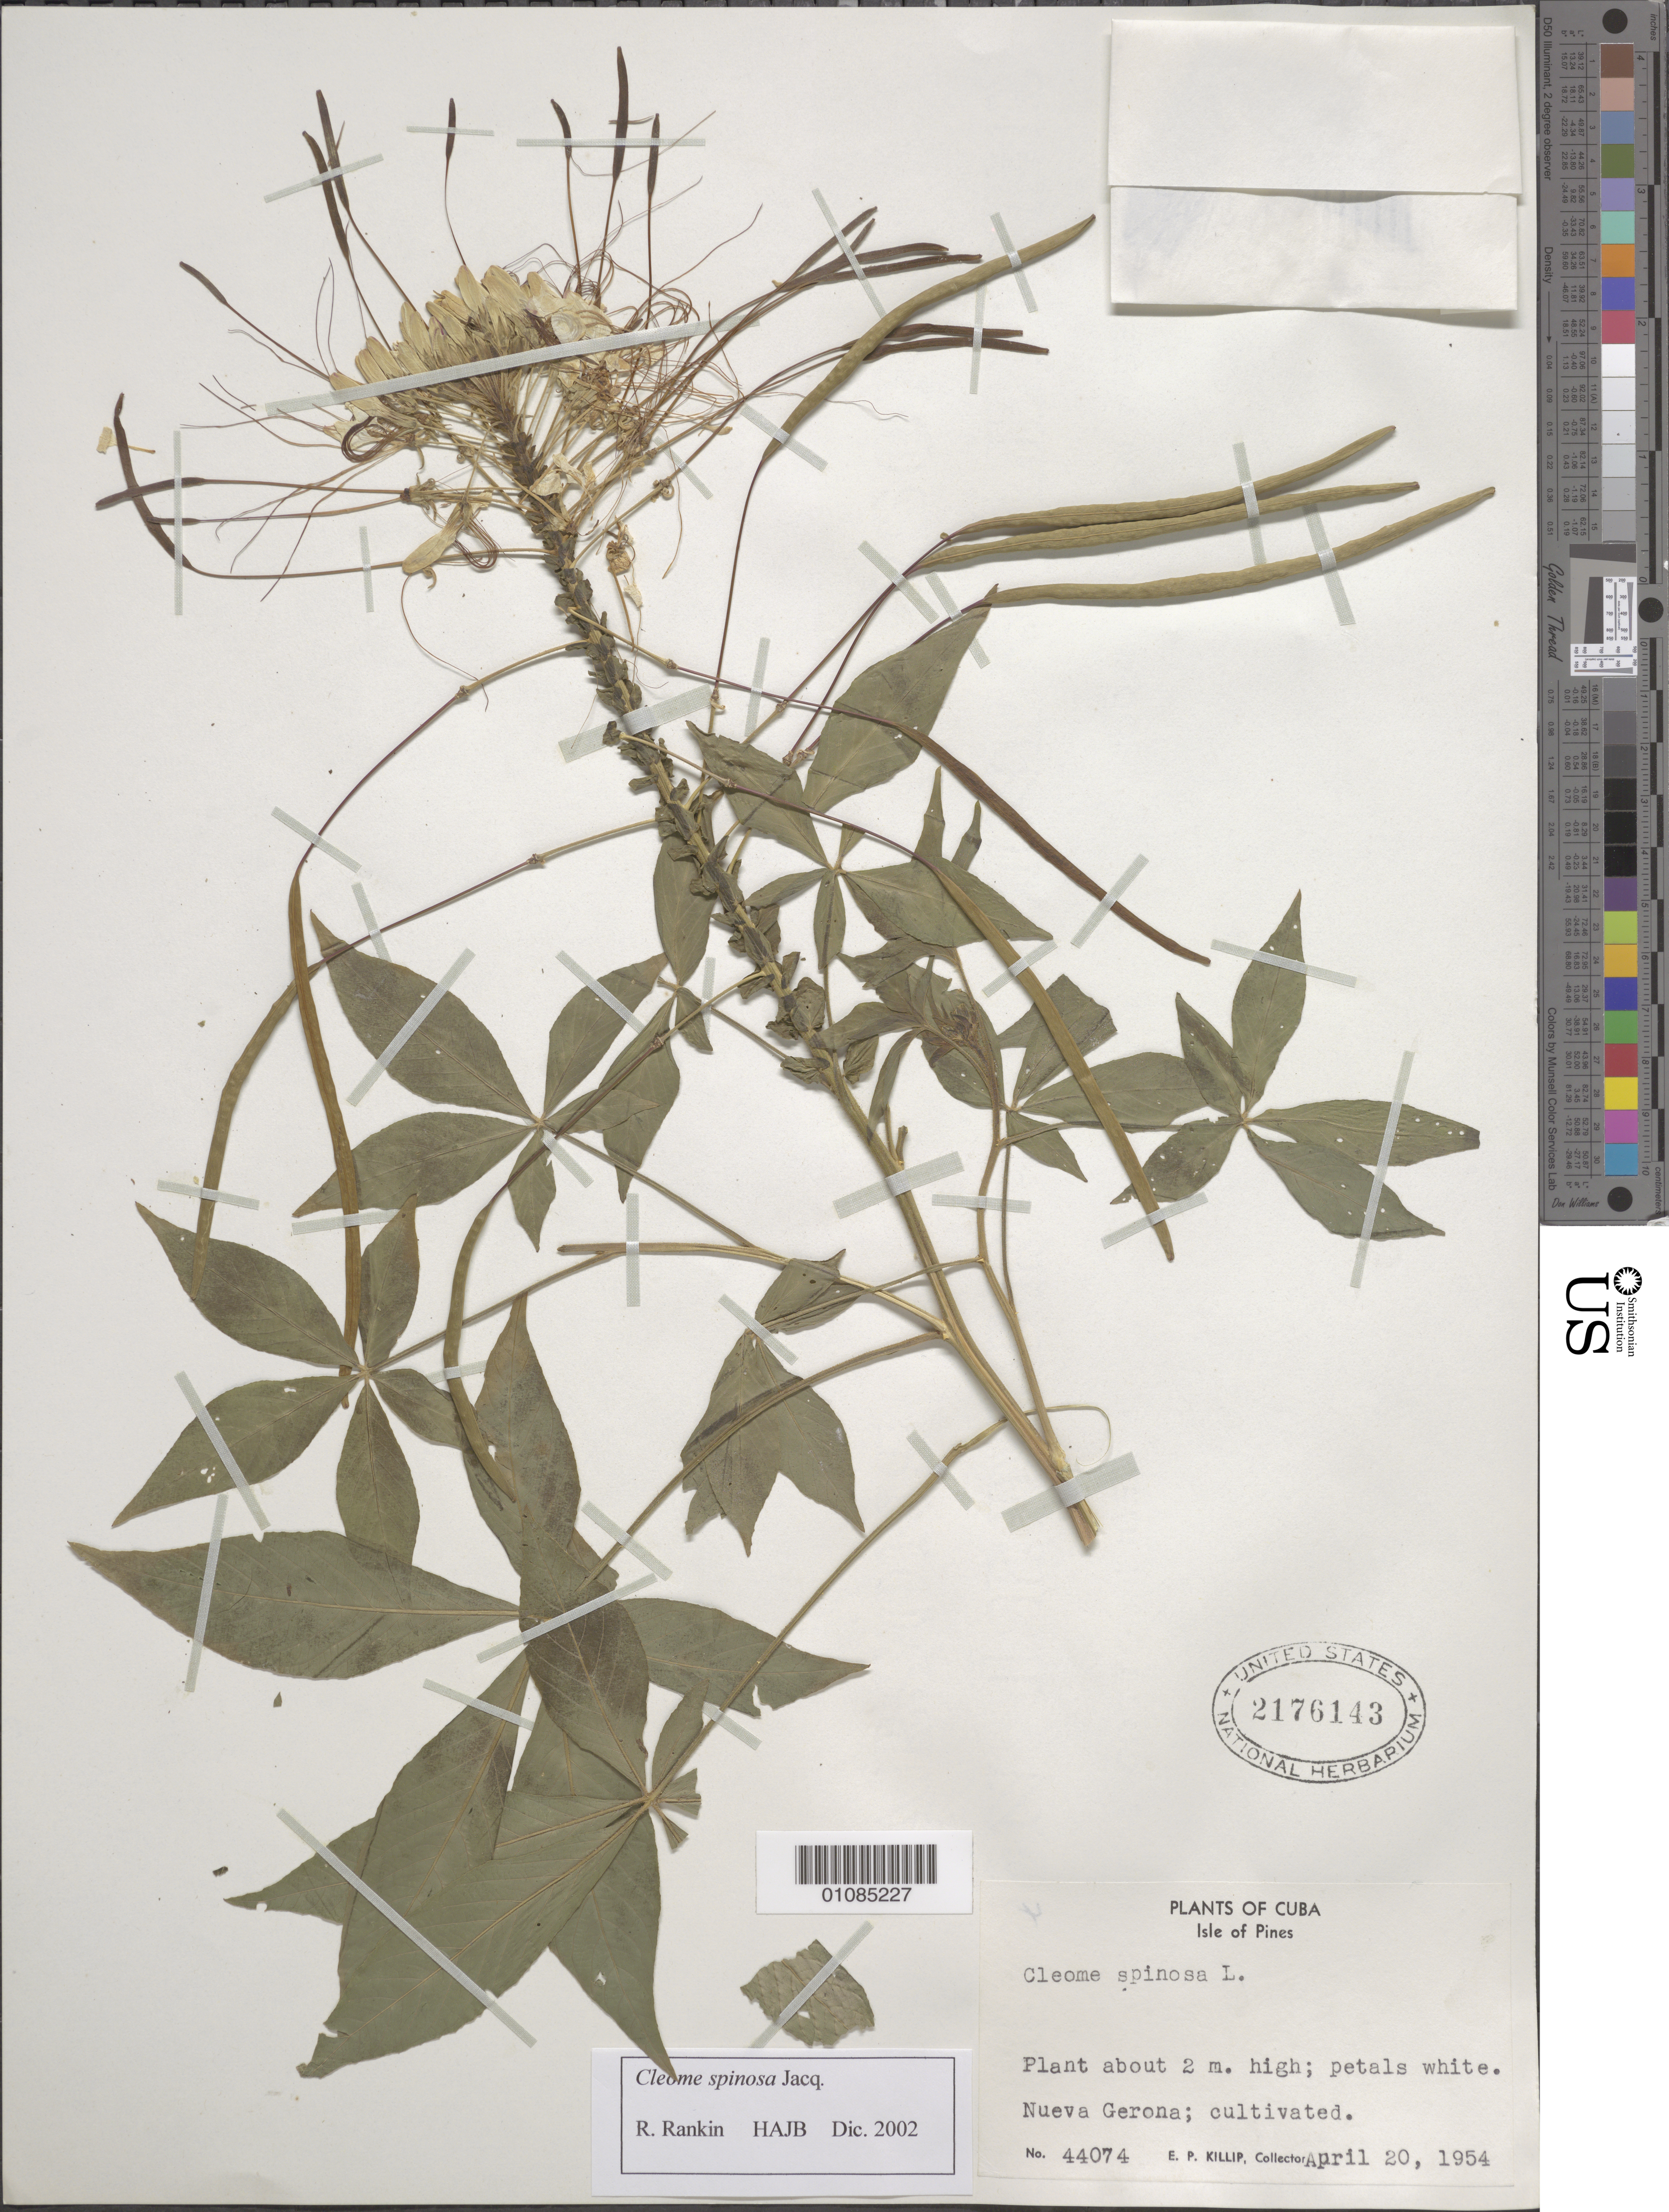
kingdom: Plantae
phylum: Tracheophyta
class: Magnoliopsida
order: Brassicales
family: Cleomaceae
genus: Tarenaya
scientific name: Tarenaya spinosa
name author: (Jacq.) Raf.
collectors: E. P. Killip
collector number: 44074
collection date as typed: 20 Apr 1954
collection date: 1954-04-20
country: Cuba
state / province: Isla de La Juventud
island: Isla de la Juventud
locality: Nueva Gerona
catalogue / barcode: US 2176143